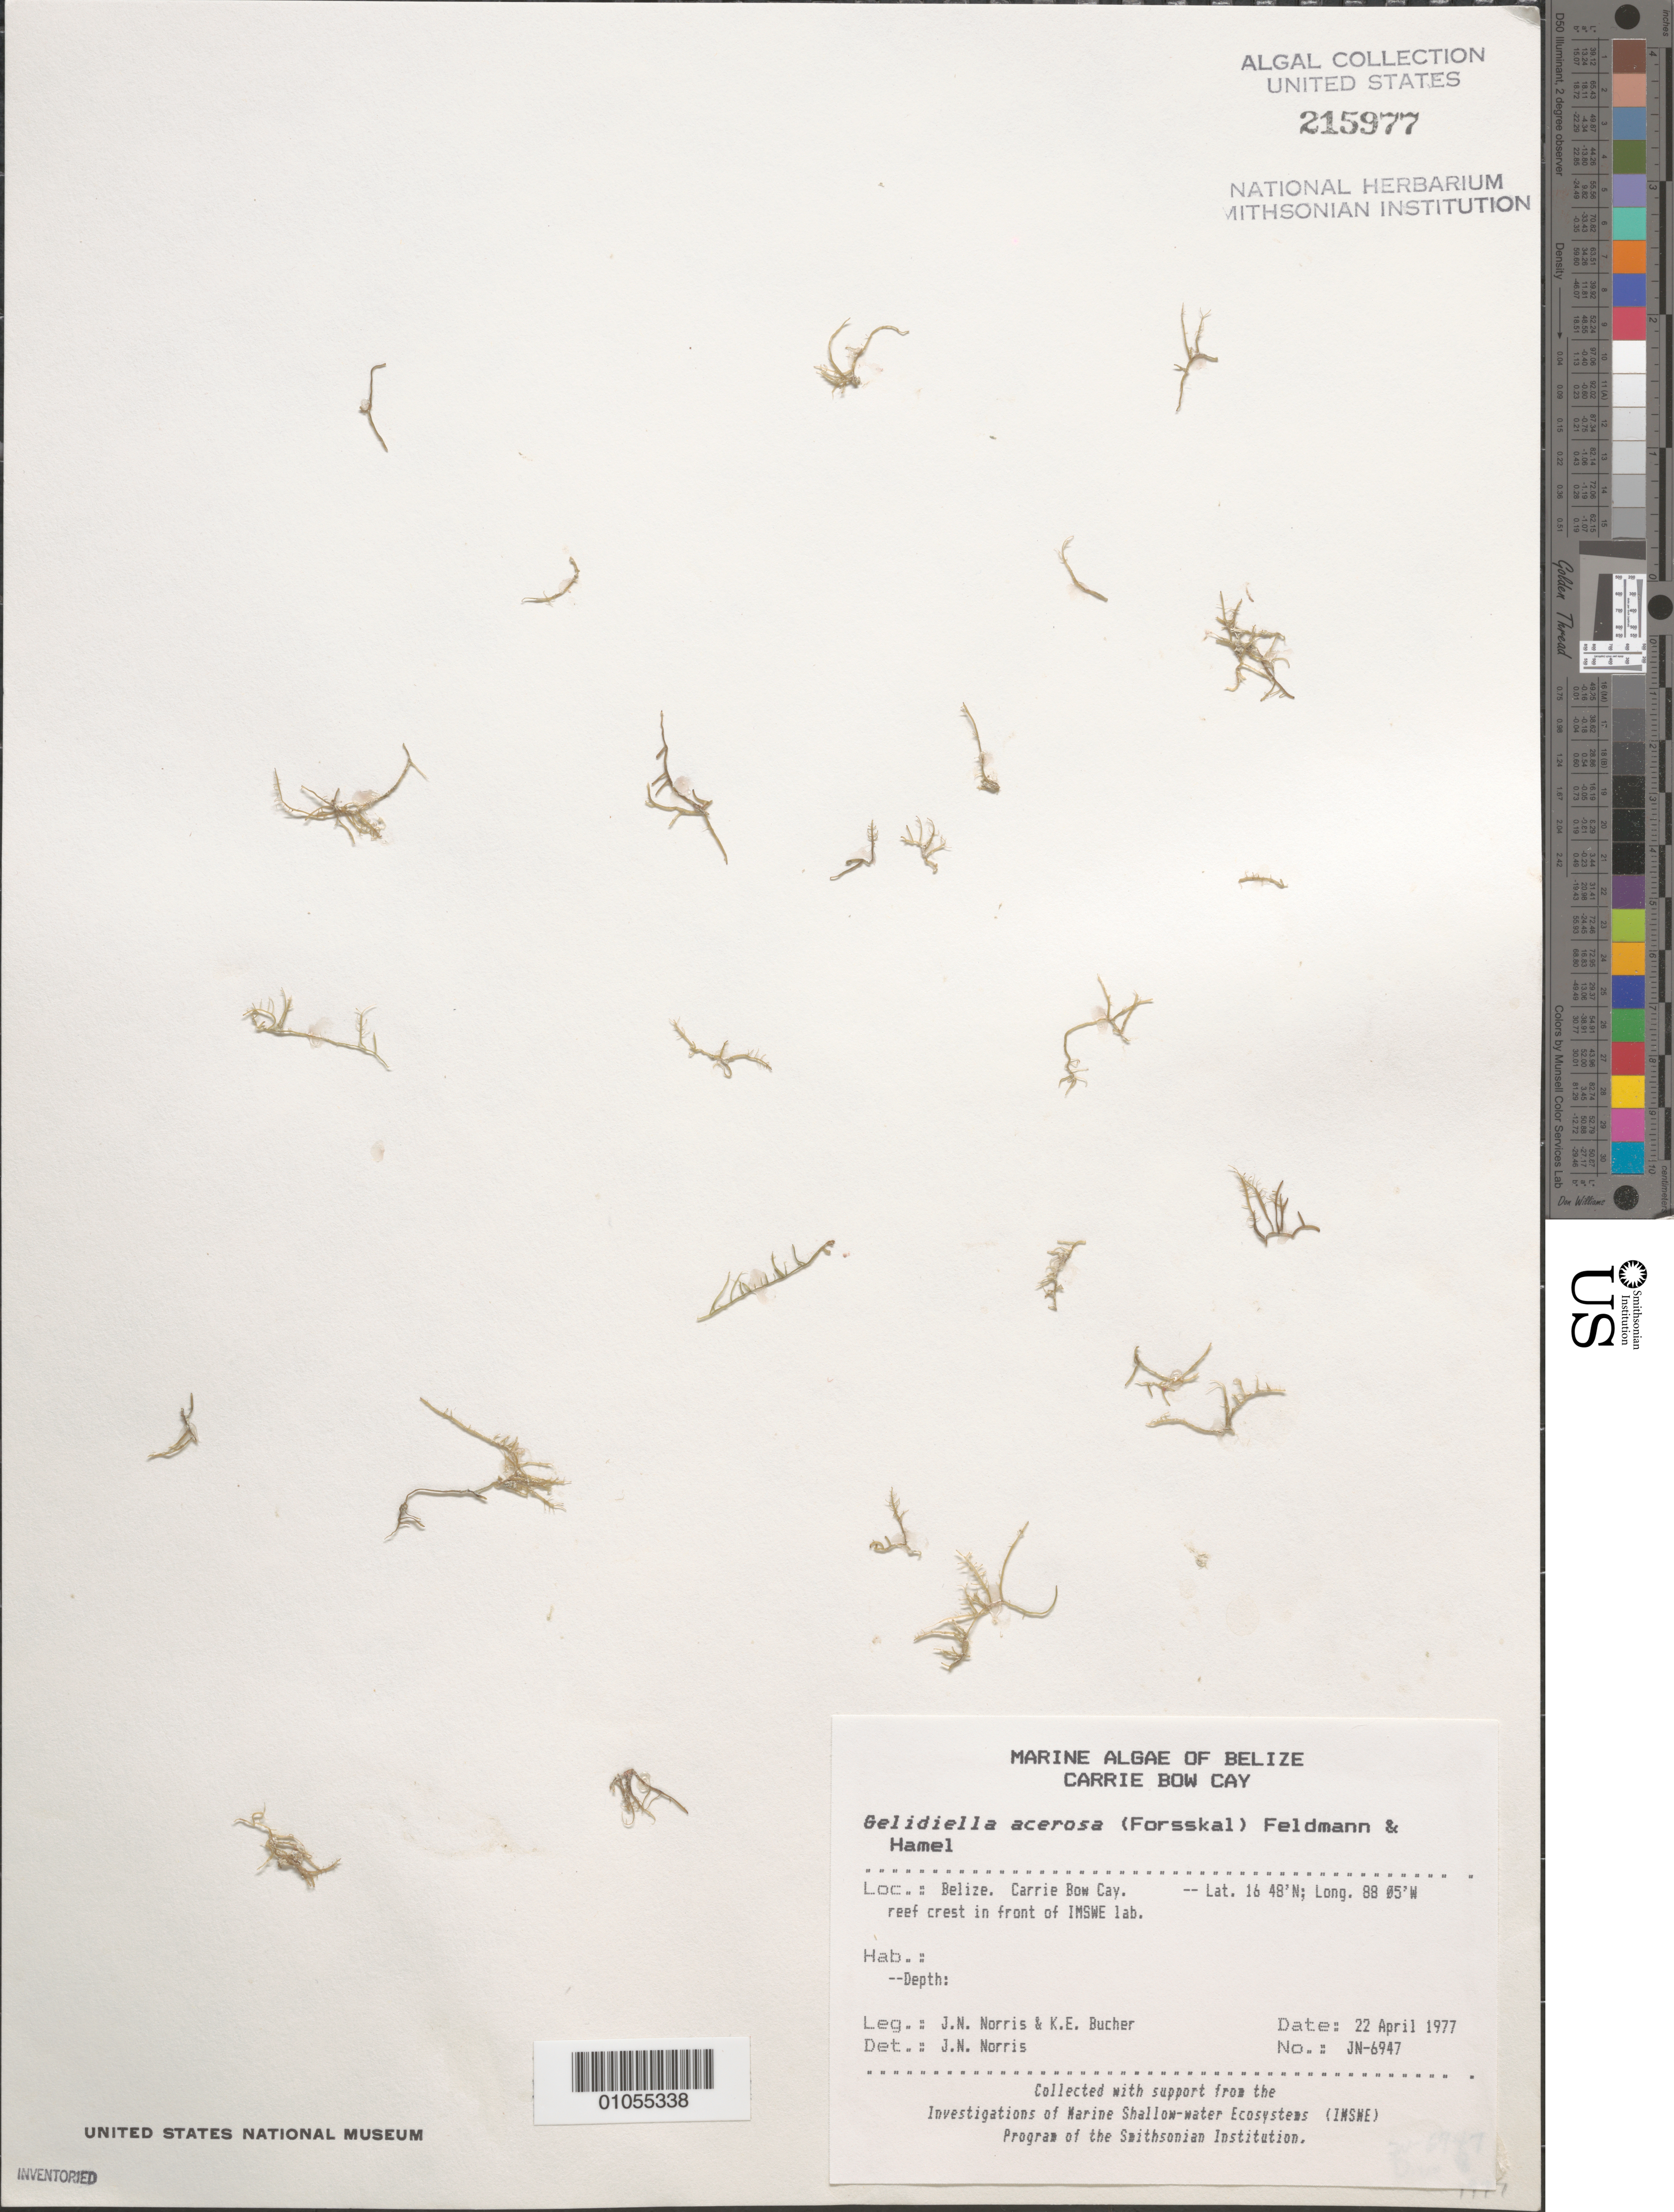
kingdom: Plantae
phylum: Rhodophyta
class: Florideophyceae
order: Gelidiales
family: Gelidiellaceae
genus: Gelidiella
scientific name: Gelidiella acerosa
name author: (Forssk.) Feldmann & G. Hamel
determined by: Norris, James N.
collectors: J. N. Norris & K. E. Bucher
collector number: JN-6947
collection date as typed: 22 Apr 1977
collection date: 1977-04-22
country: Belize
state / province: Stann Creek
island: Carrie Bow Cay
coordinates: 16 48'N, 88 05'W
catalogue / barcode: US 215977